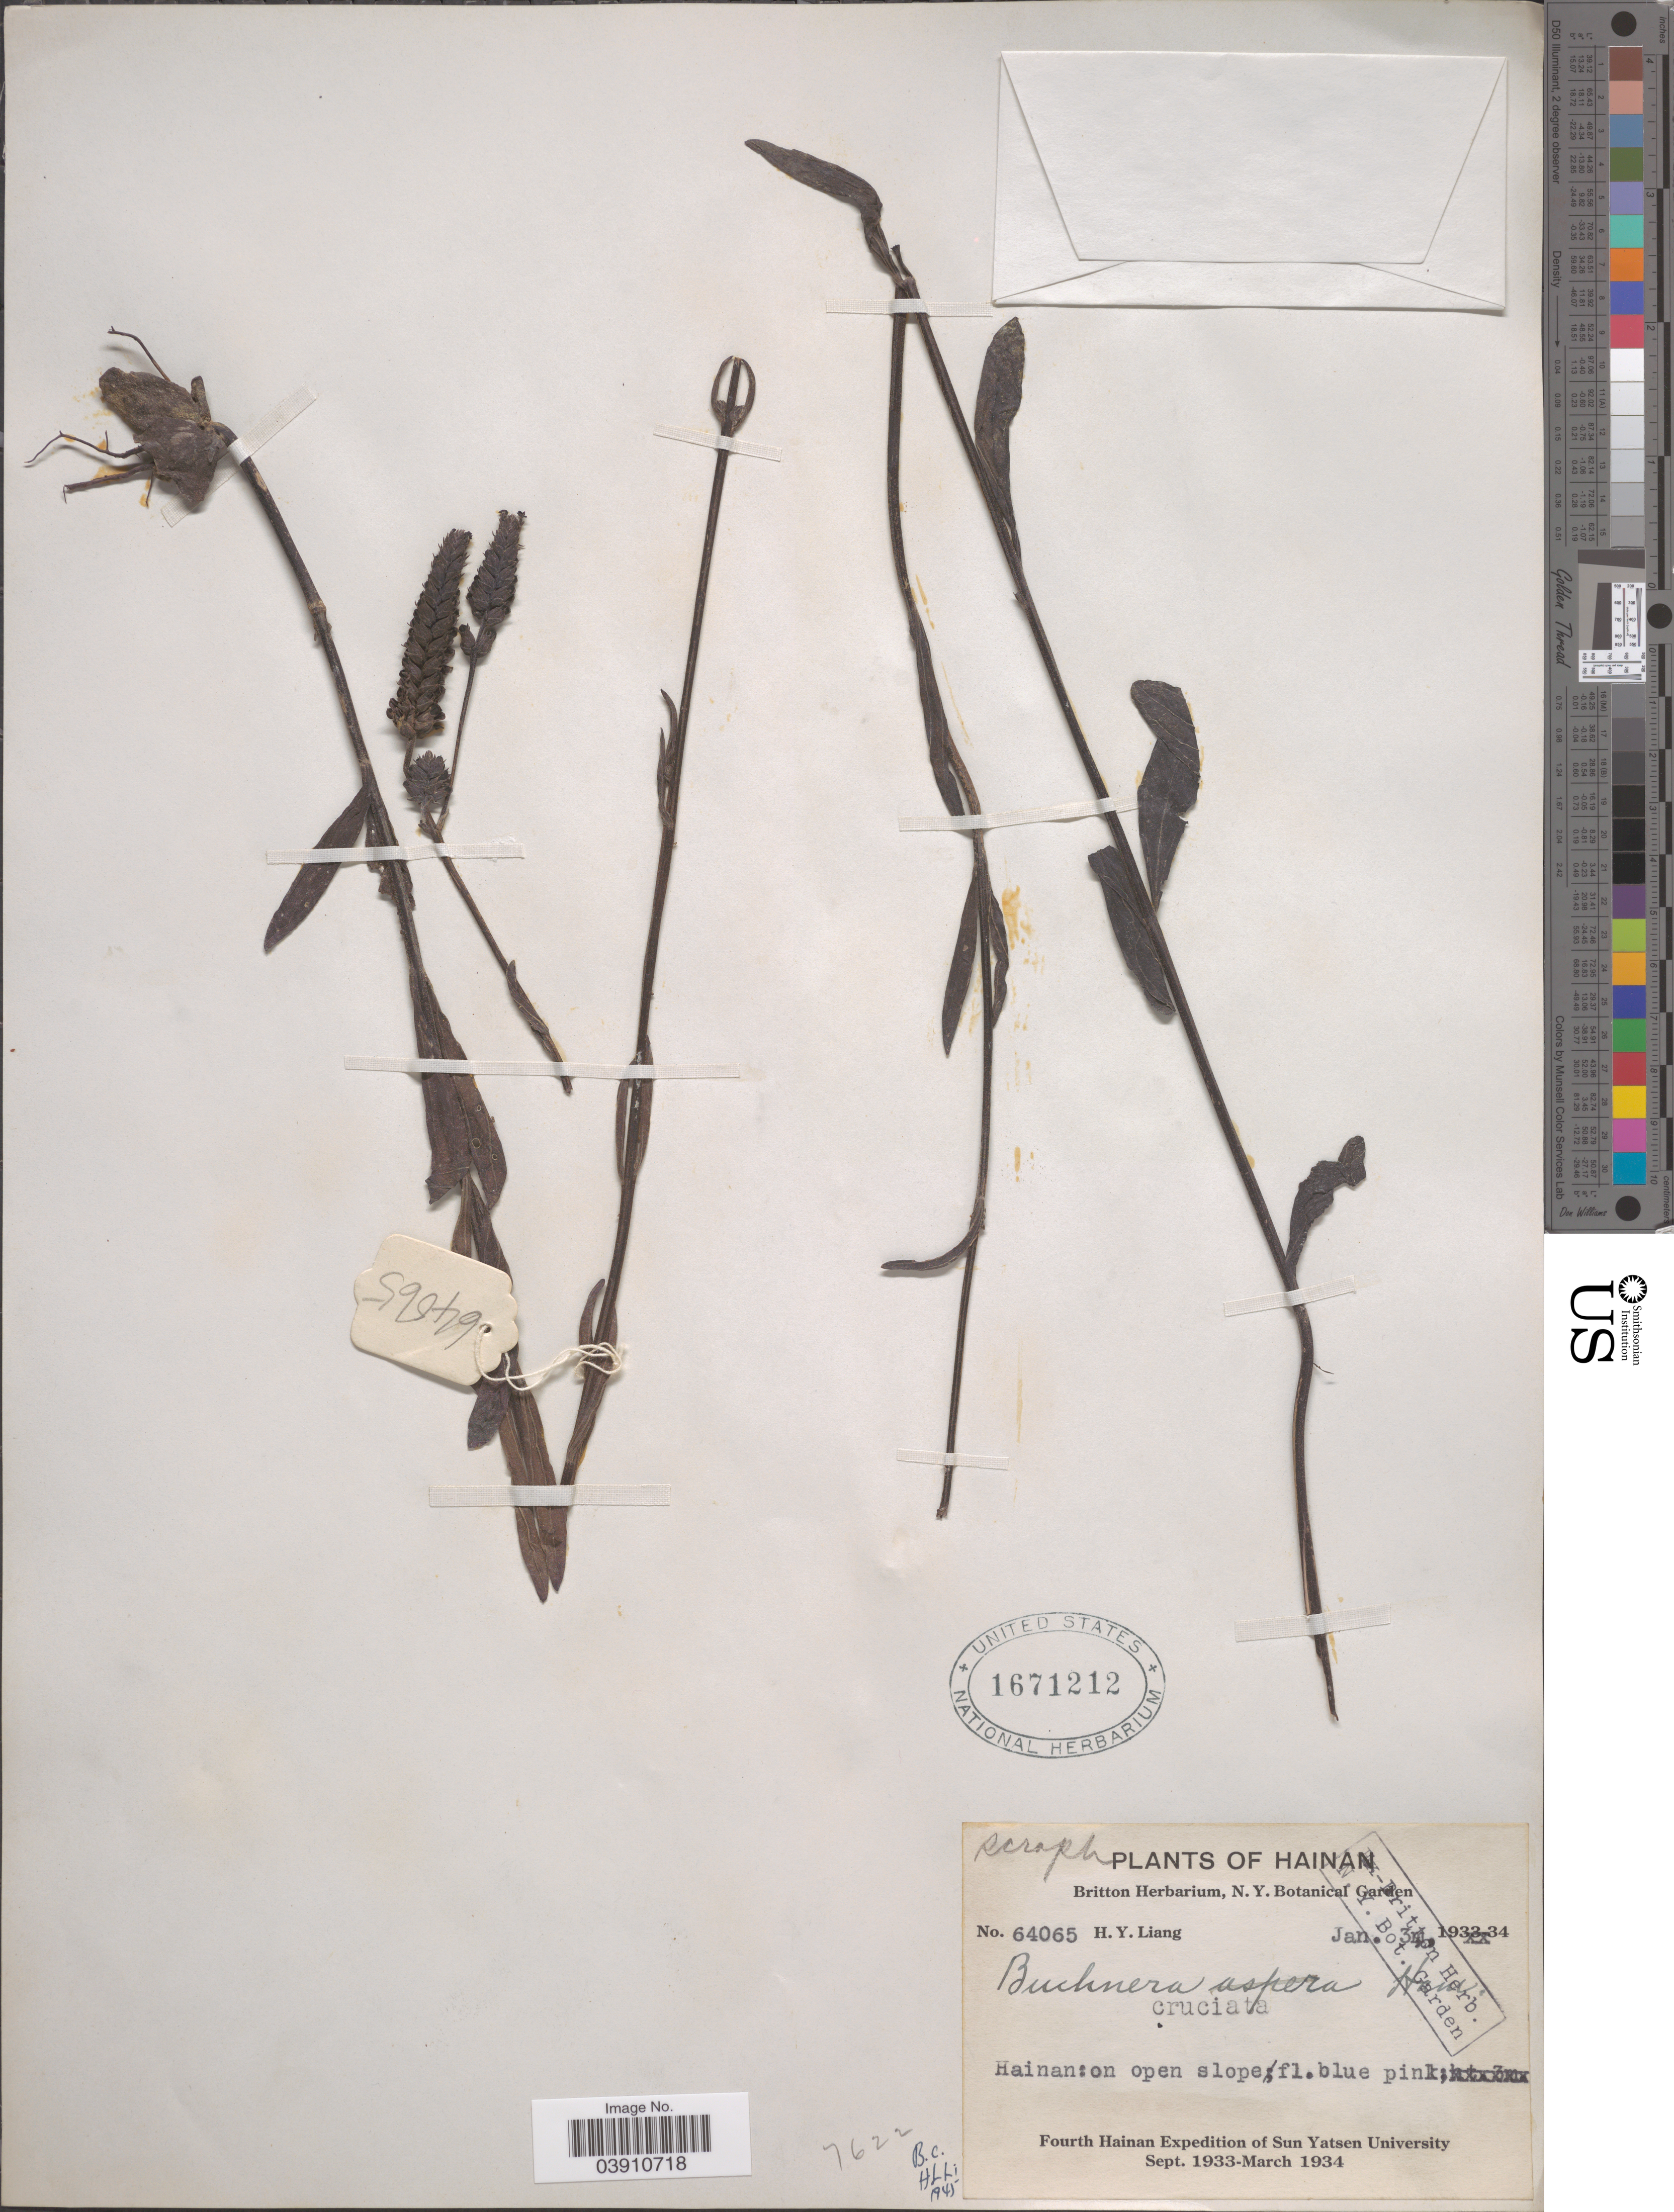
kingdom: Plantae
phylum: Tracheophyta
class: Magnoliopsida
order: Lamiales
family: Orobanchaceae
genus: Buchnera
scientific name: Buchnera cruciata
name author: Ham.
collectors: H. Y. Liang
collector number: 64065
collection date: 1933-01-31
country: China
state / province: Hainan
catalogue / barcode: US 1671212